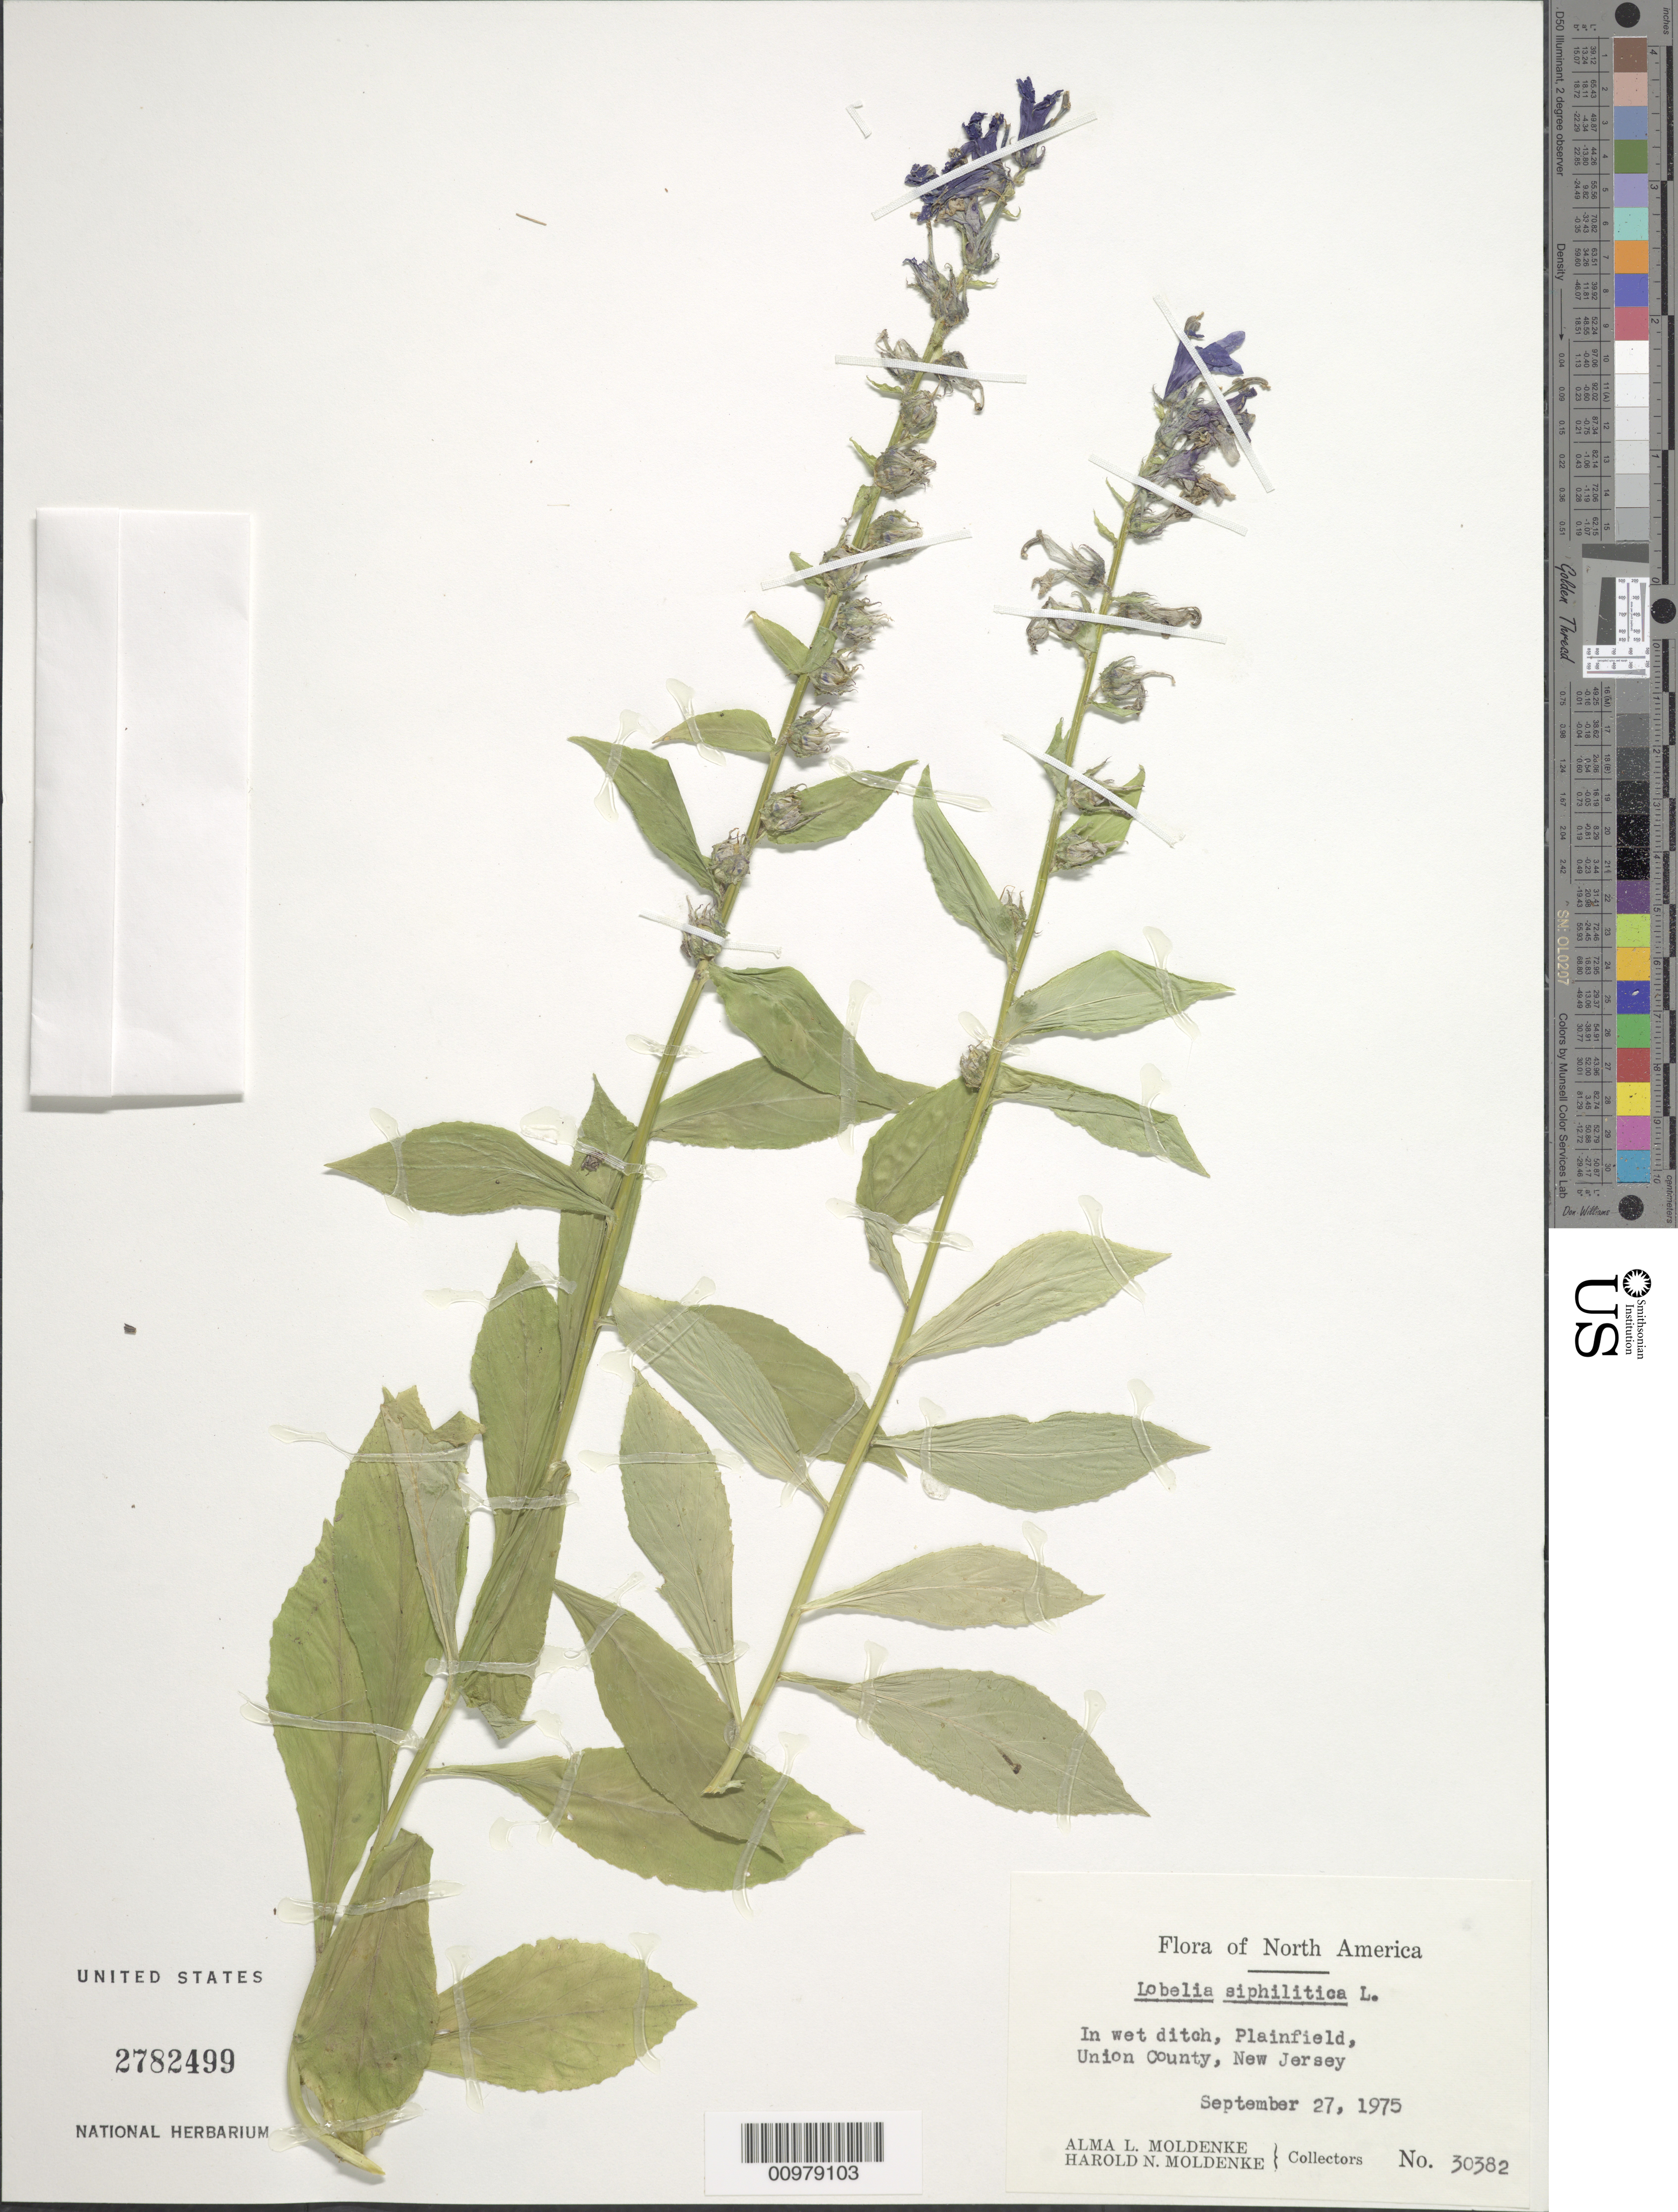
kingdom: Plantae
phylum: Tracheophyta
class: Magnoliopsida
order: Asterales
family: Campanulaceae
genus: Lobelia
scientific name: Lobelia siphilitica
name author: L.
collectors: A. L. Moldenke & H. N. Moldenke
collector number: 30382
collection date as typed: September 27, 1975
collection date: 1975-09-27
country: United States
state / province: New Jersey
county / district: Union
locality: Plainfield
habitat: in wet ditch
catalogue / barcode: US 2782499